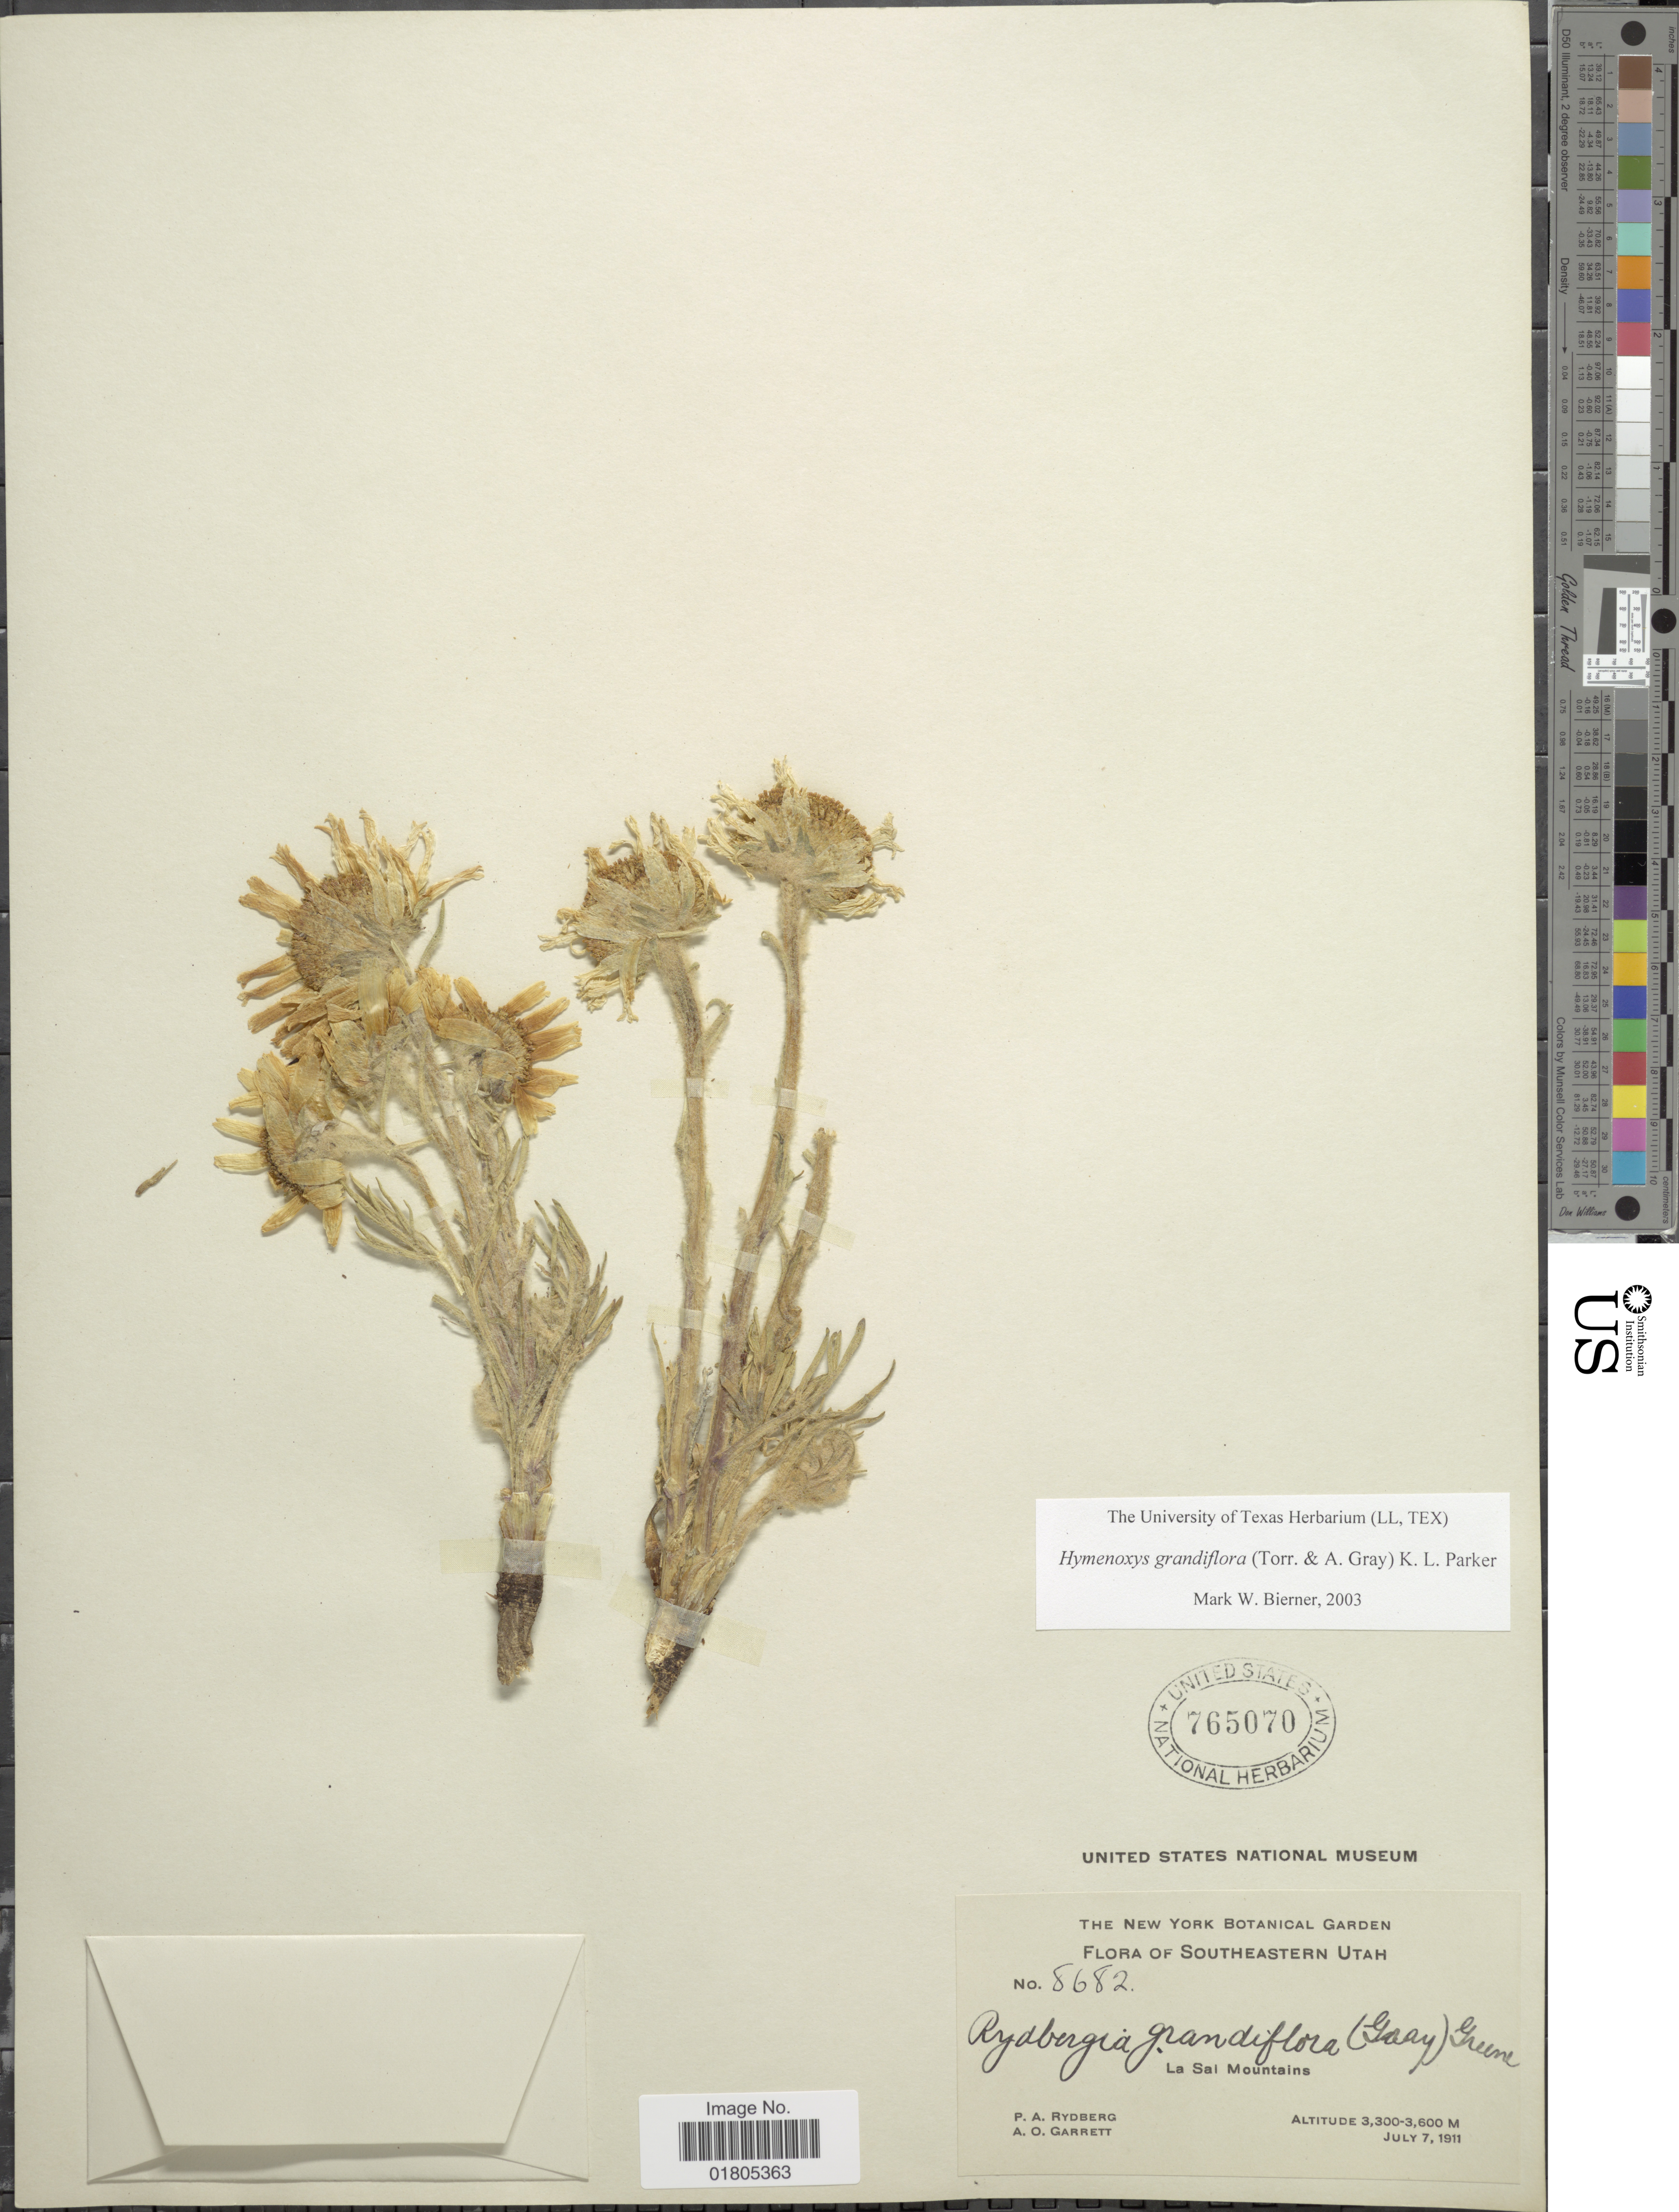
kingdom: Plantae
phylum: Tracheophyta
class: Magnoliopsida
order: Asterales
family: Asteraceae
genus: Actinea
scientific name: Actinea grandiflora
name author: (Torr. & A. Gray) Kuntze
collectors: P. A. Rydberg & A. O. Garrett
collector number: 8682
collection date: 1911-07-07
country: United States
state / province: Utah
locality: Southeastern Utah. La Sal Mountains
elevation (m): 3300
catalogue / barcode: US 765070